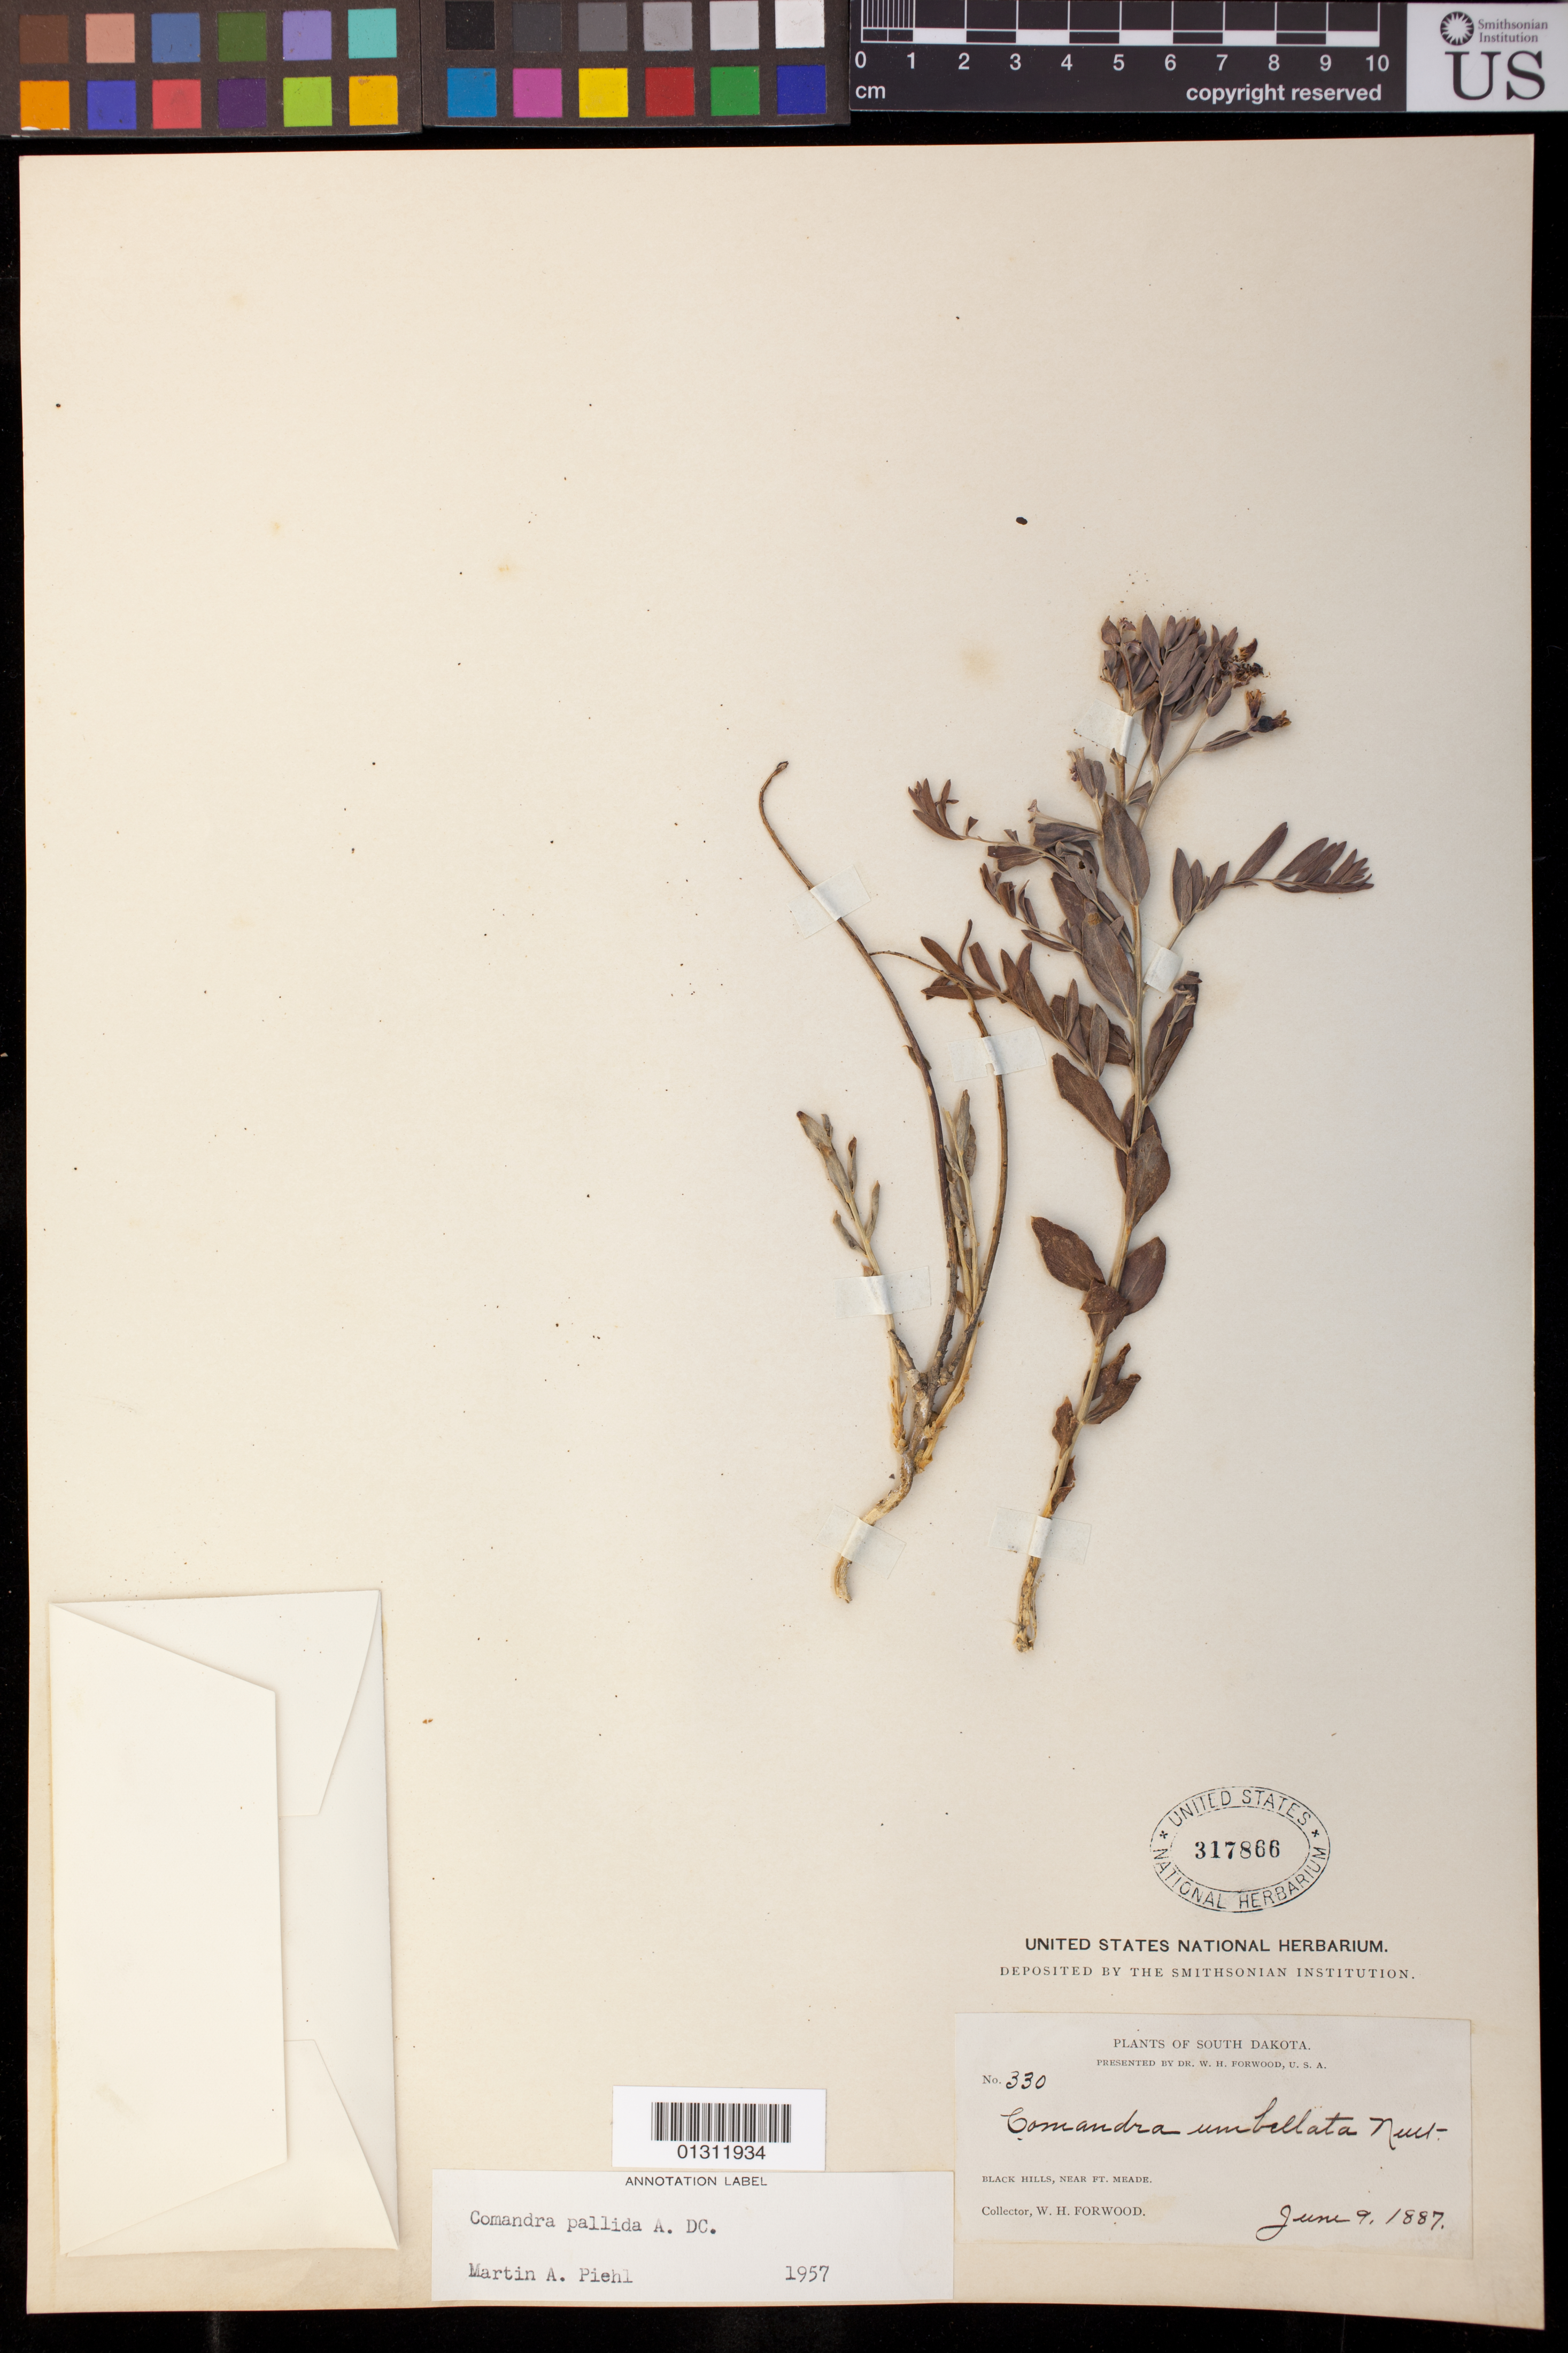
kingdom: Plantae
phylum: Tracheophyta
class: Magnoliopsida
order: Santalales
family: Comandraceae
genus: Comandra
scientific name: Comandra pallida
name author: A. DC.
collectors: W. Forwood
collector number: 330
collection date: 1887-06-09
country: United States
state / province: South Dakota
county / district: Meade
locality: Black Hills, near Ft. Meade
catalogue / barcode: US 317866